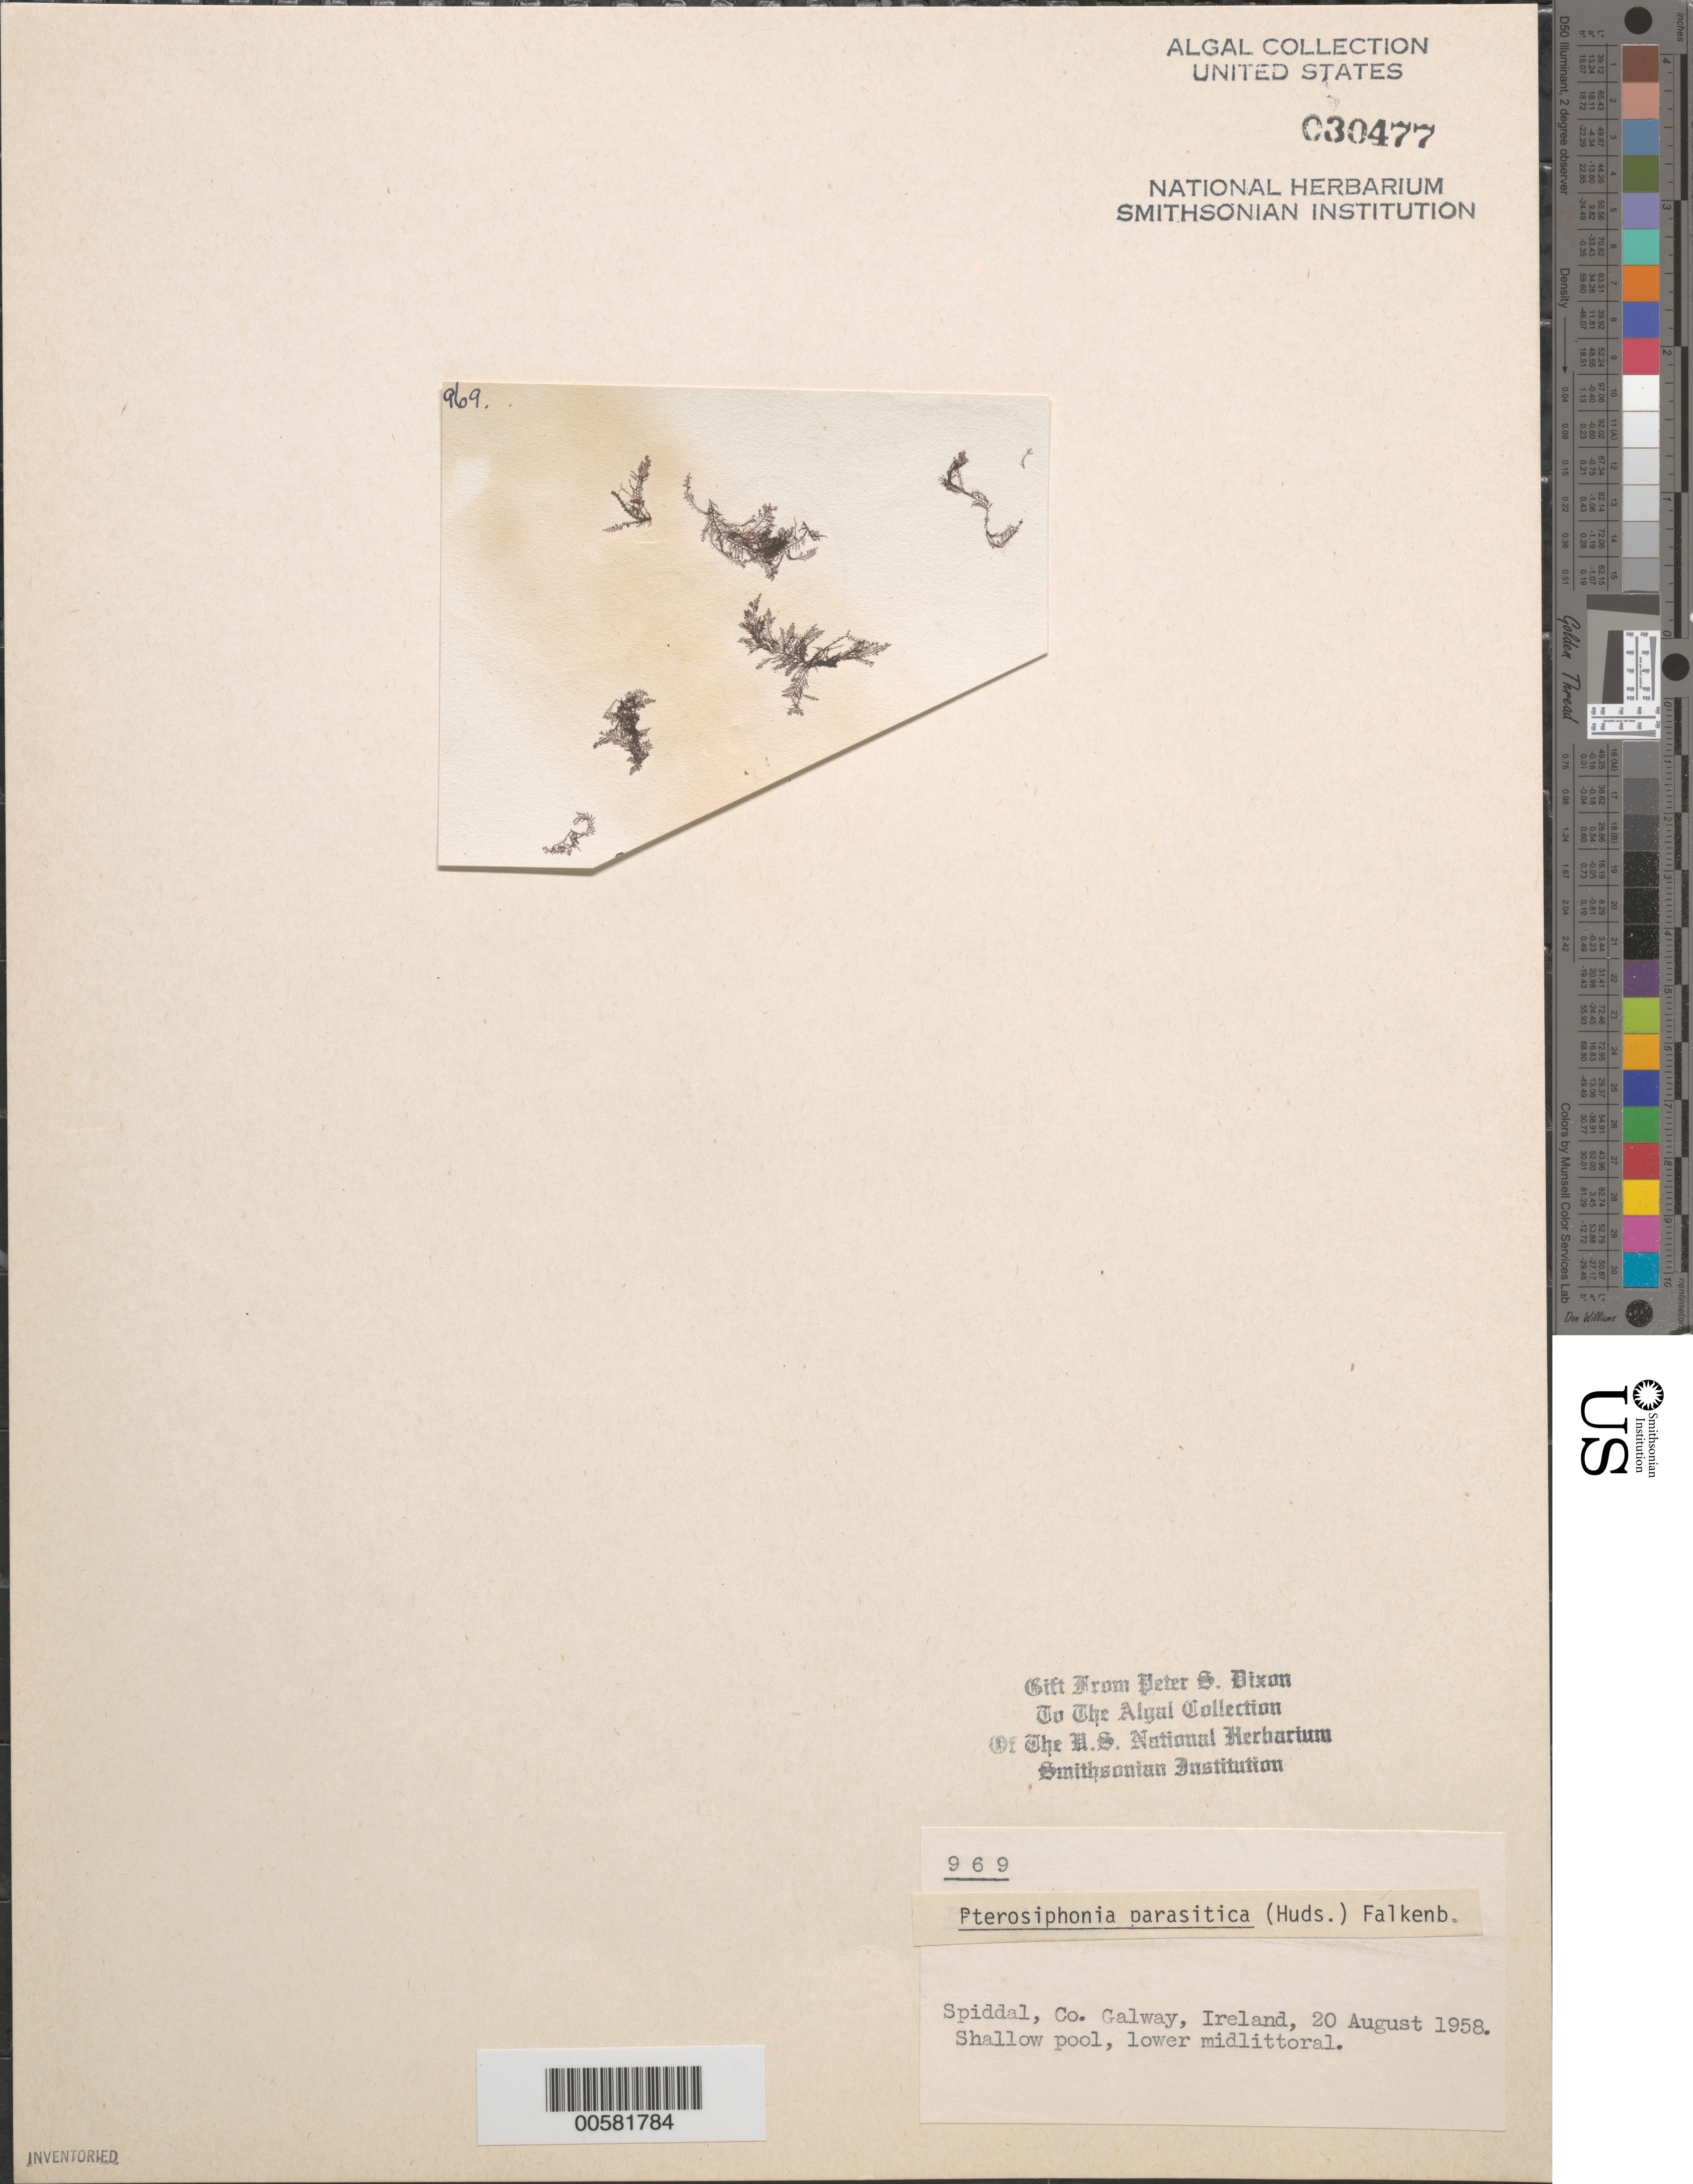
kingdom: Plantae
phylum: Rhodophyta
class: Florideophyceae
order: Ceramiales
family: Rhodomelaceae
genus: Deltalsia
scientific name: Deltalsia parasitica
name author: (Hudson) Diaz-Tapia & Rodríguez-Buján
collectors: P. S. Dixon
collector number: PSD 969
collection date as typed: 20 Aug 1958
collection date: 1958-08-20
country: Ireland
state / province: Connaught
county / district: Galway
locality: Spiddal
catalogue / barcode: US 30477